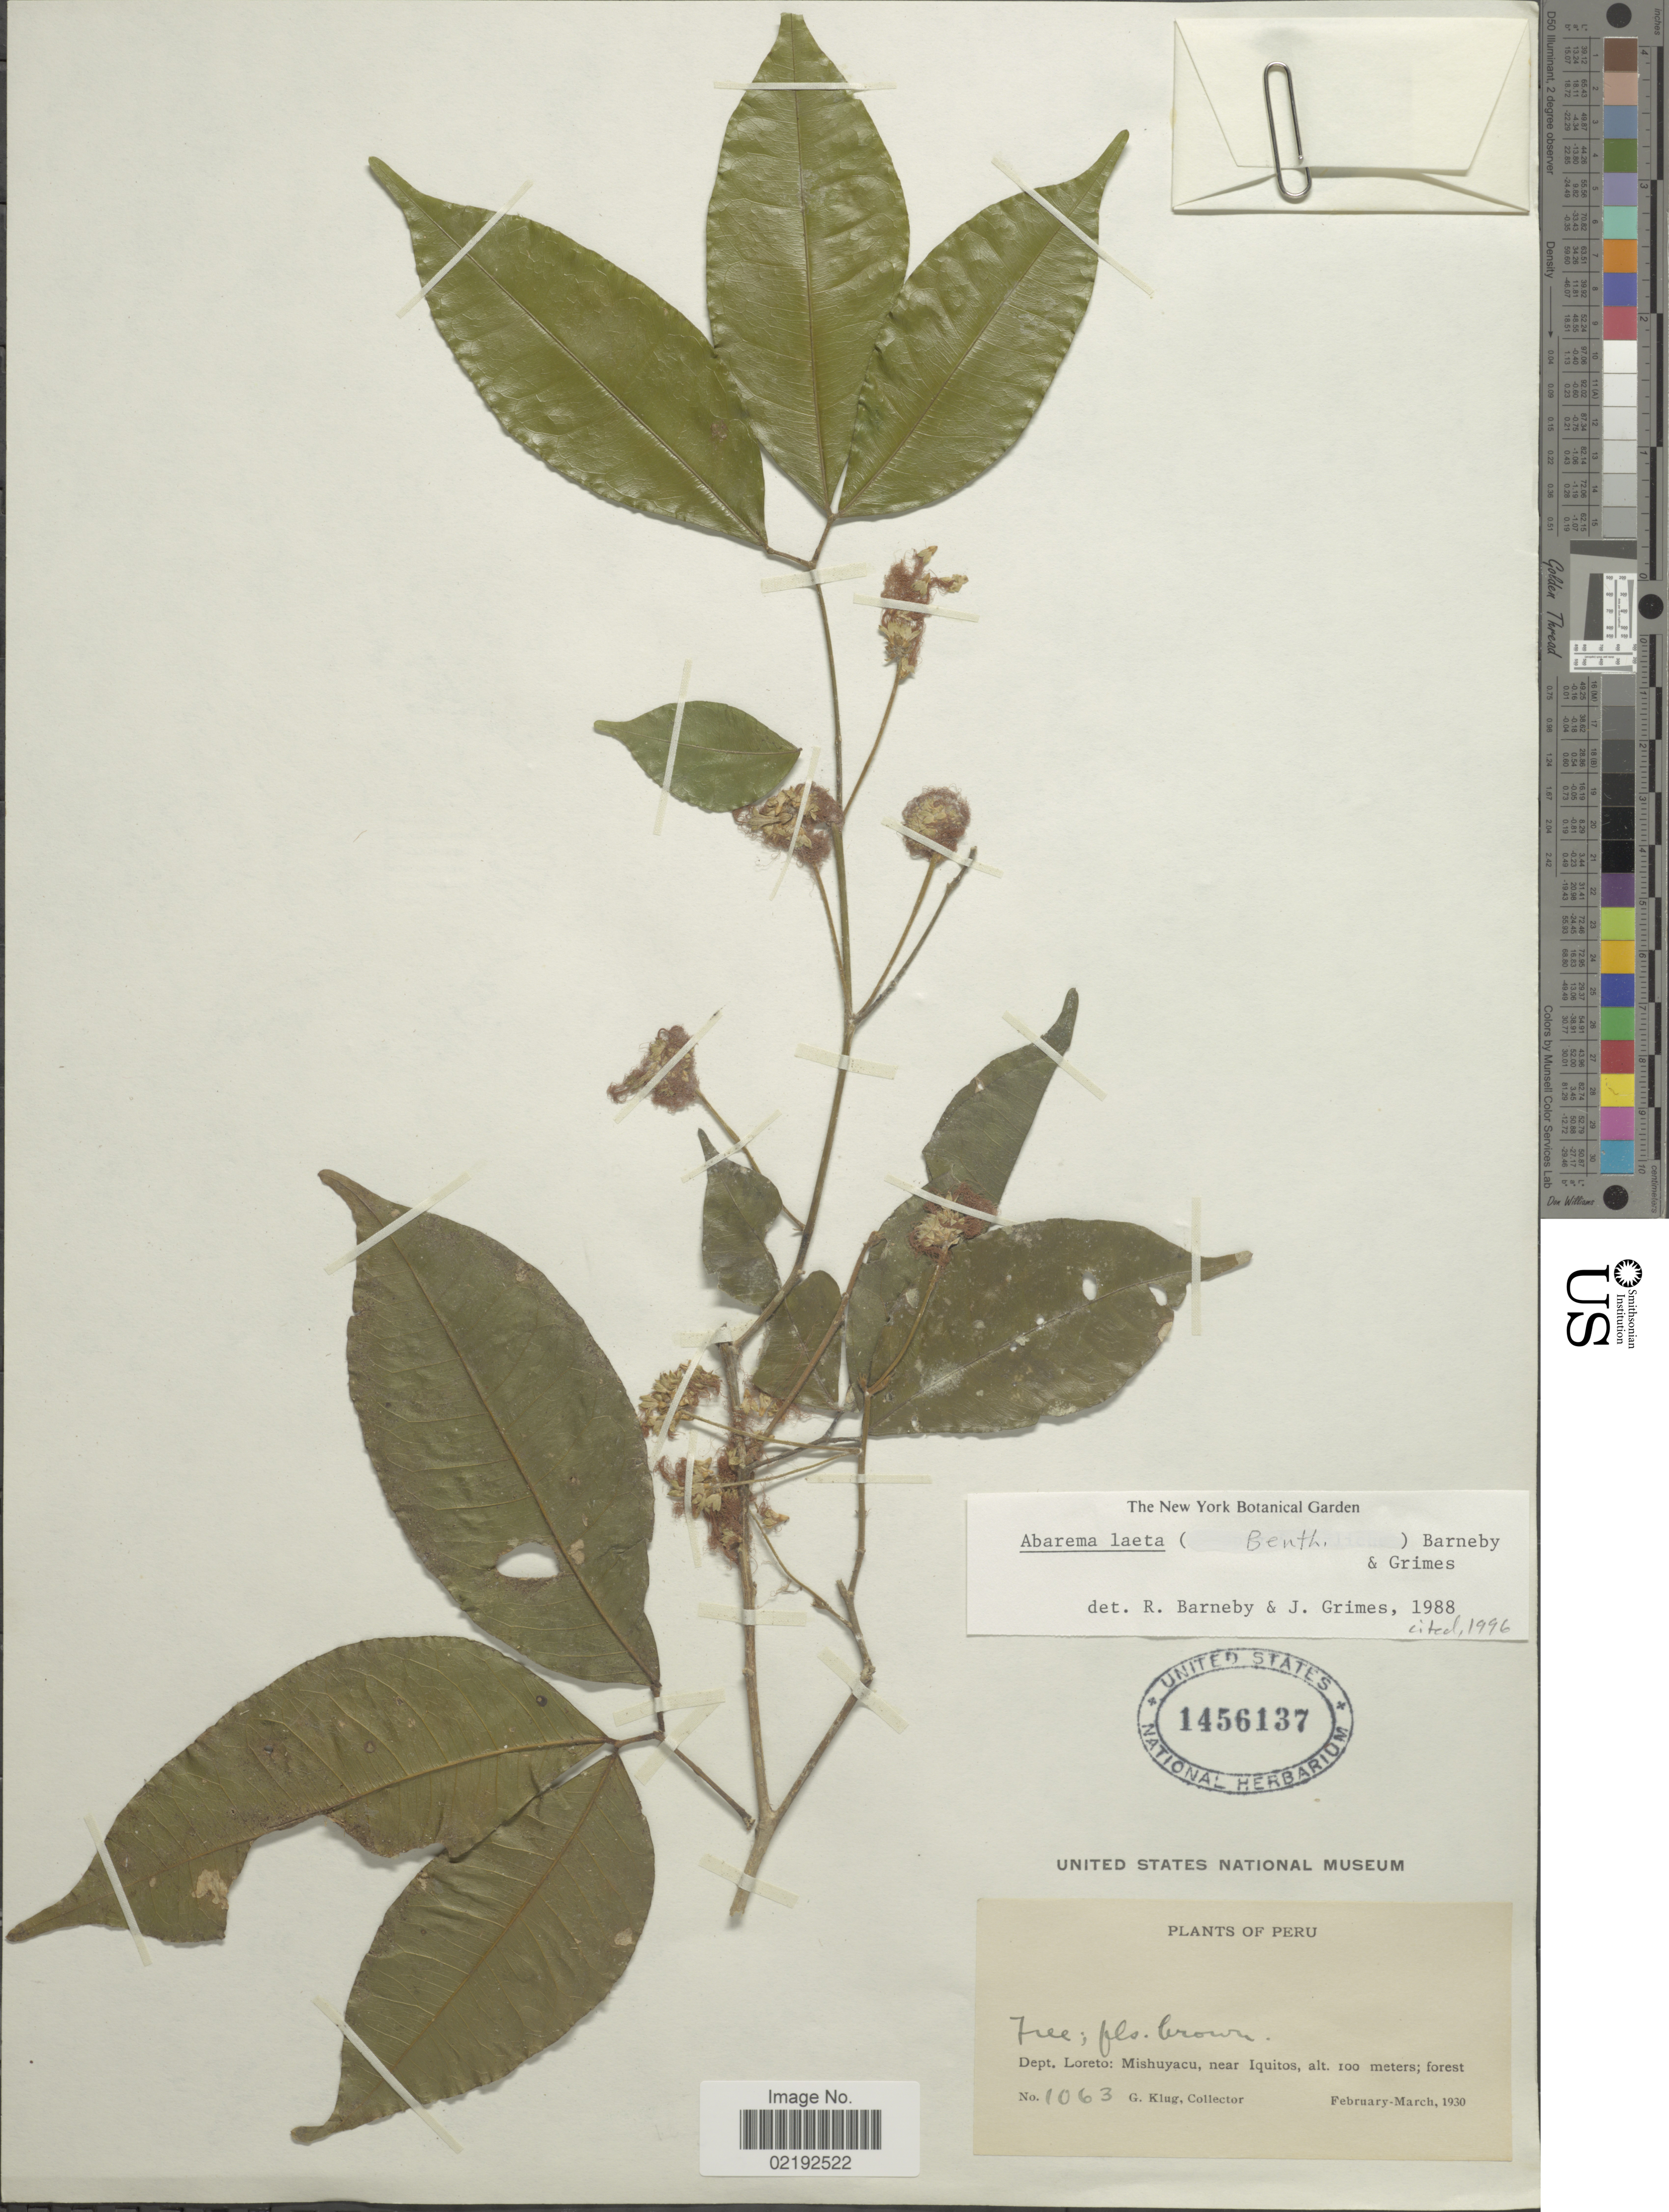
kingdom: Plantae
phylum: Tracheophyta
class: Magnoliopsida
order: Fabales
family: Fabaceae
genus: Abarema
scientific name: Abarema laeta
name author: (Benth.) Barneby & J.W. Grimes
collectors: G. Klug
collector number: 1063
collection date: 1930-02/1930-03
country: Peru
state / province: Loreto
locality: Mishuyacu, near Iquitos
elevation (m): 100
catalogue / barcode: US 1456137